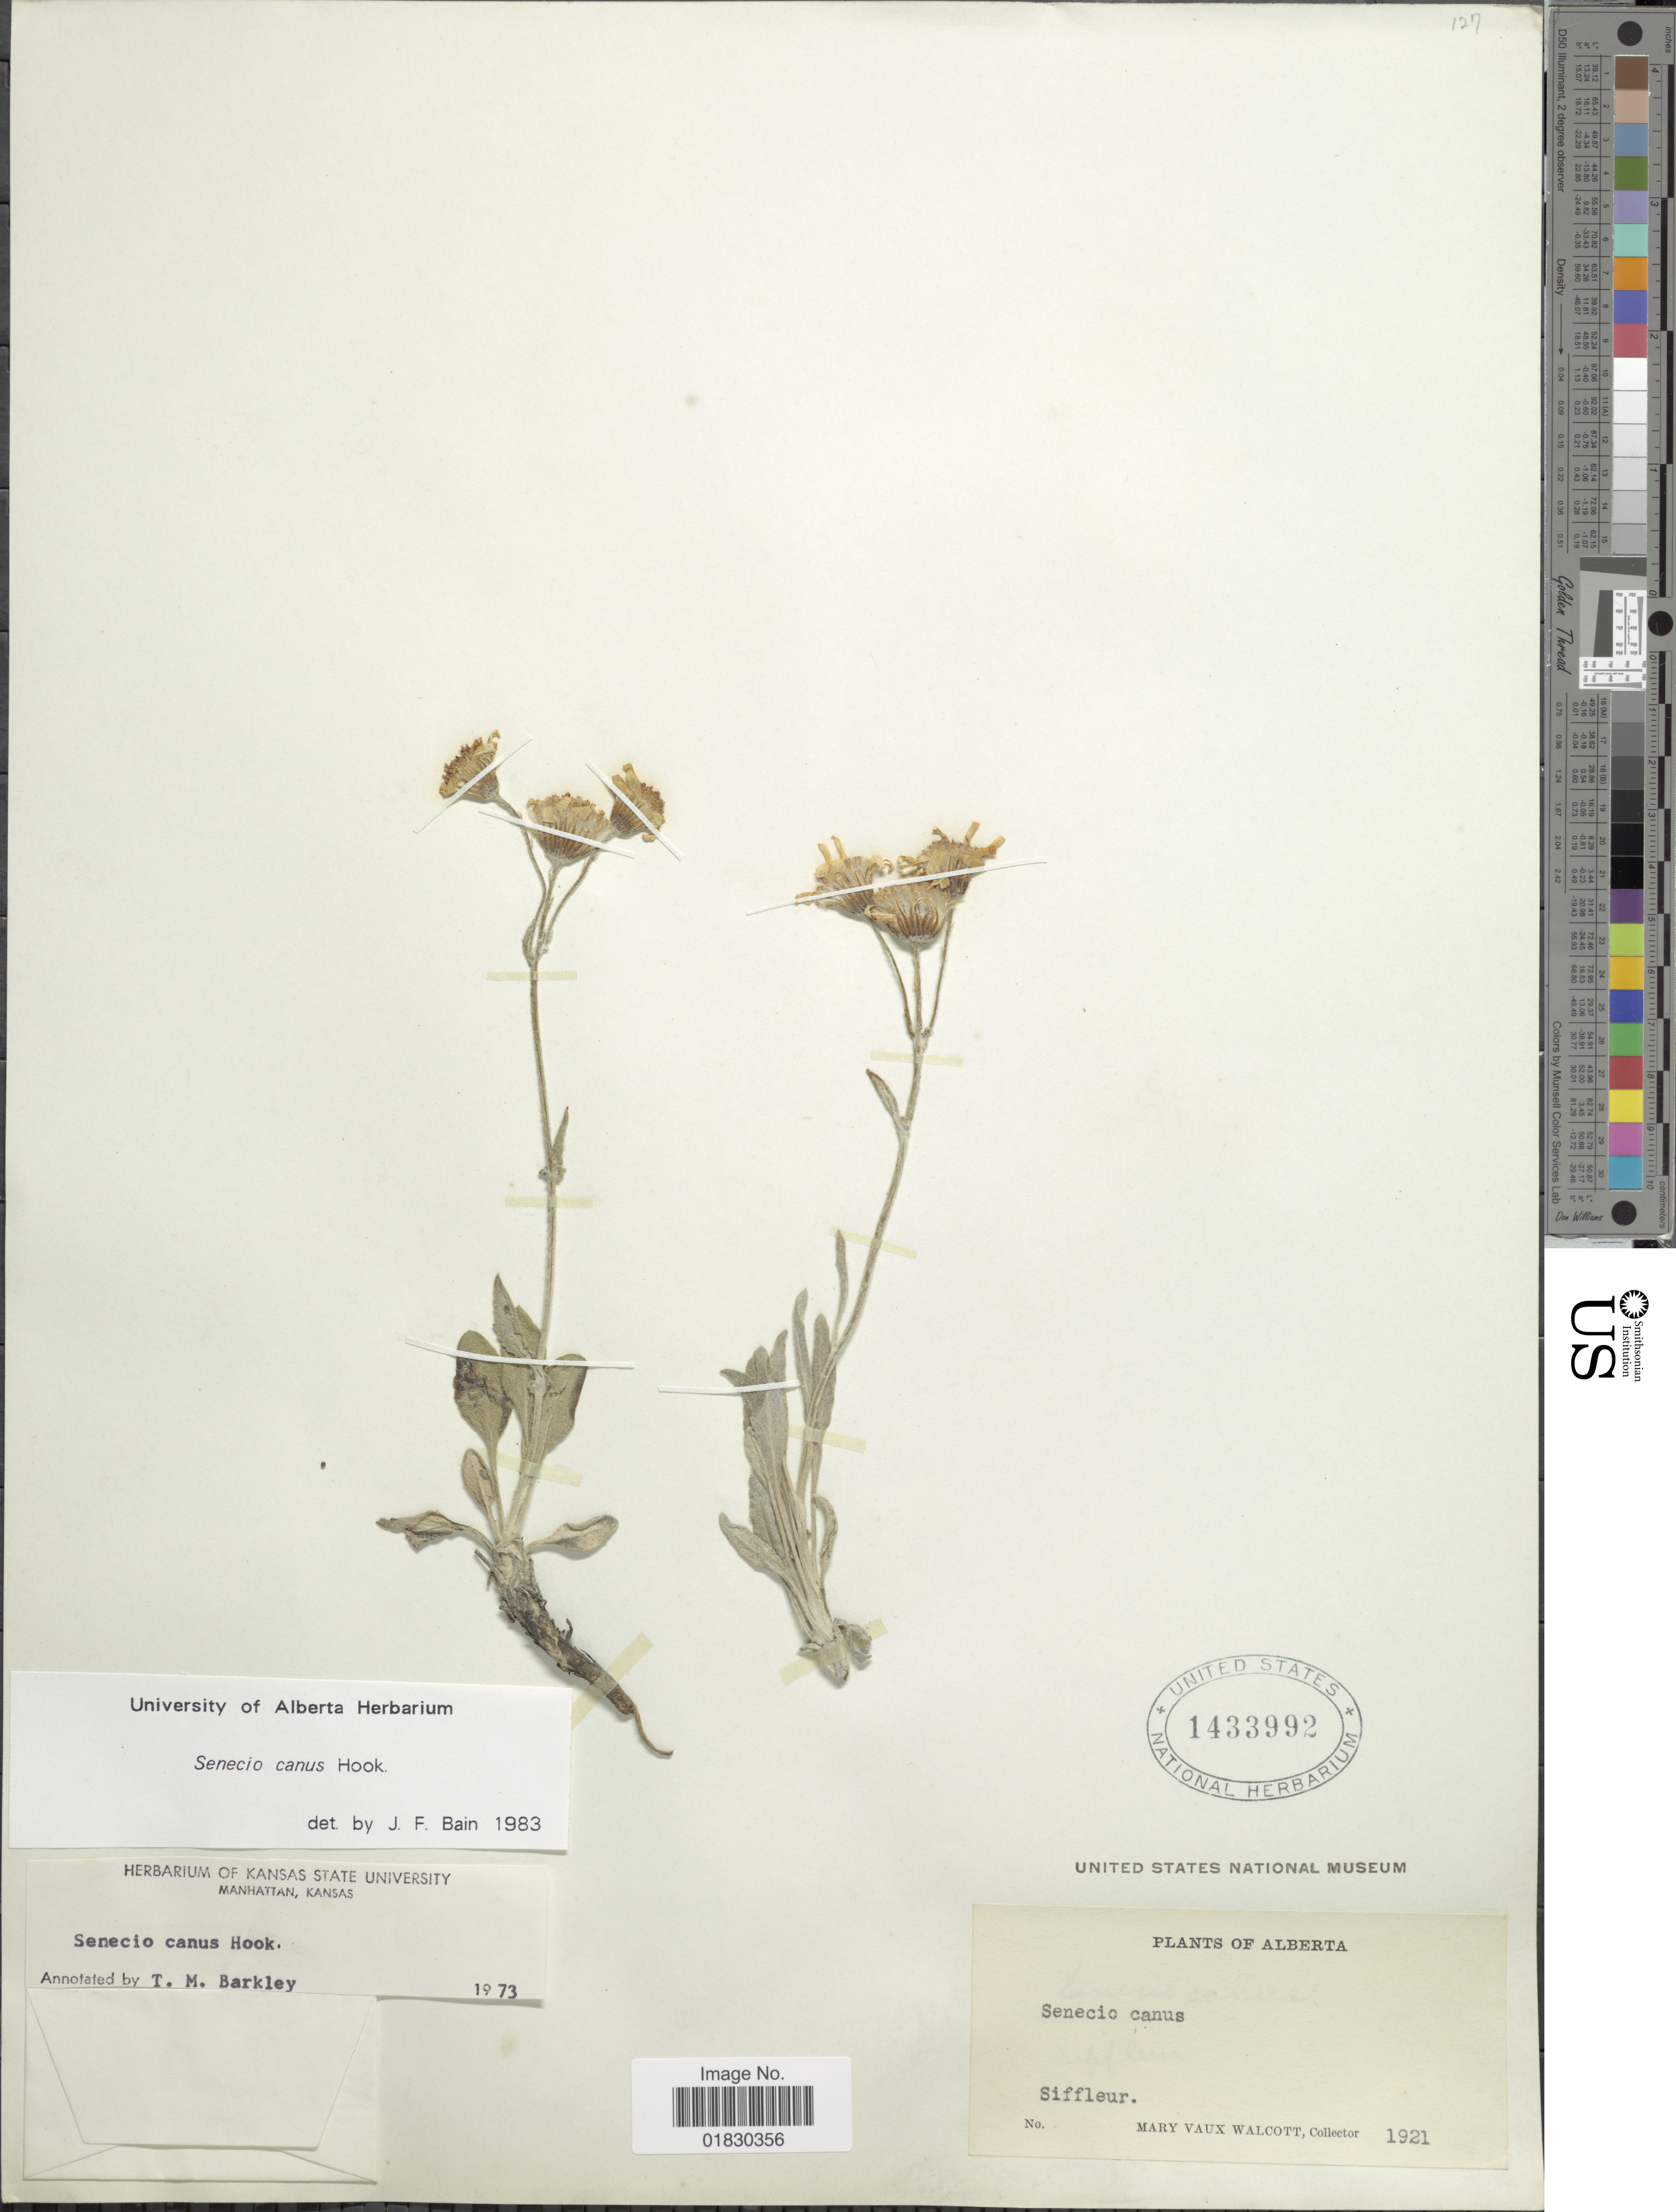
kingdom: Plantae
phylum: Tracheophyta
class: Magnoliopsida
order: Asterales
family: Asteraceae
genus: Packera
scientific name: Packera cana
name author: (Hook.) W.A. Weber & Á. Löve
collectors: M. Walcott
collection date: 1921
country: Canada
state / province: Alberta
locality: Siffleur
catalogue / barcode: US 1433992